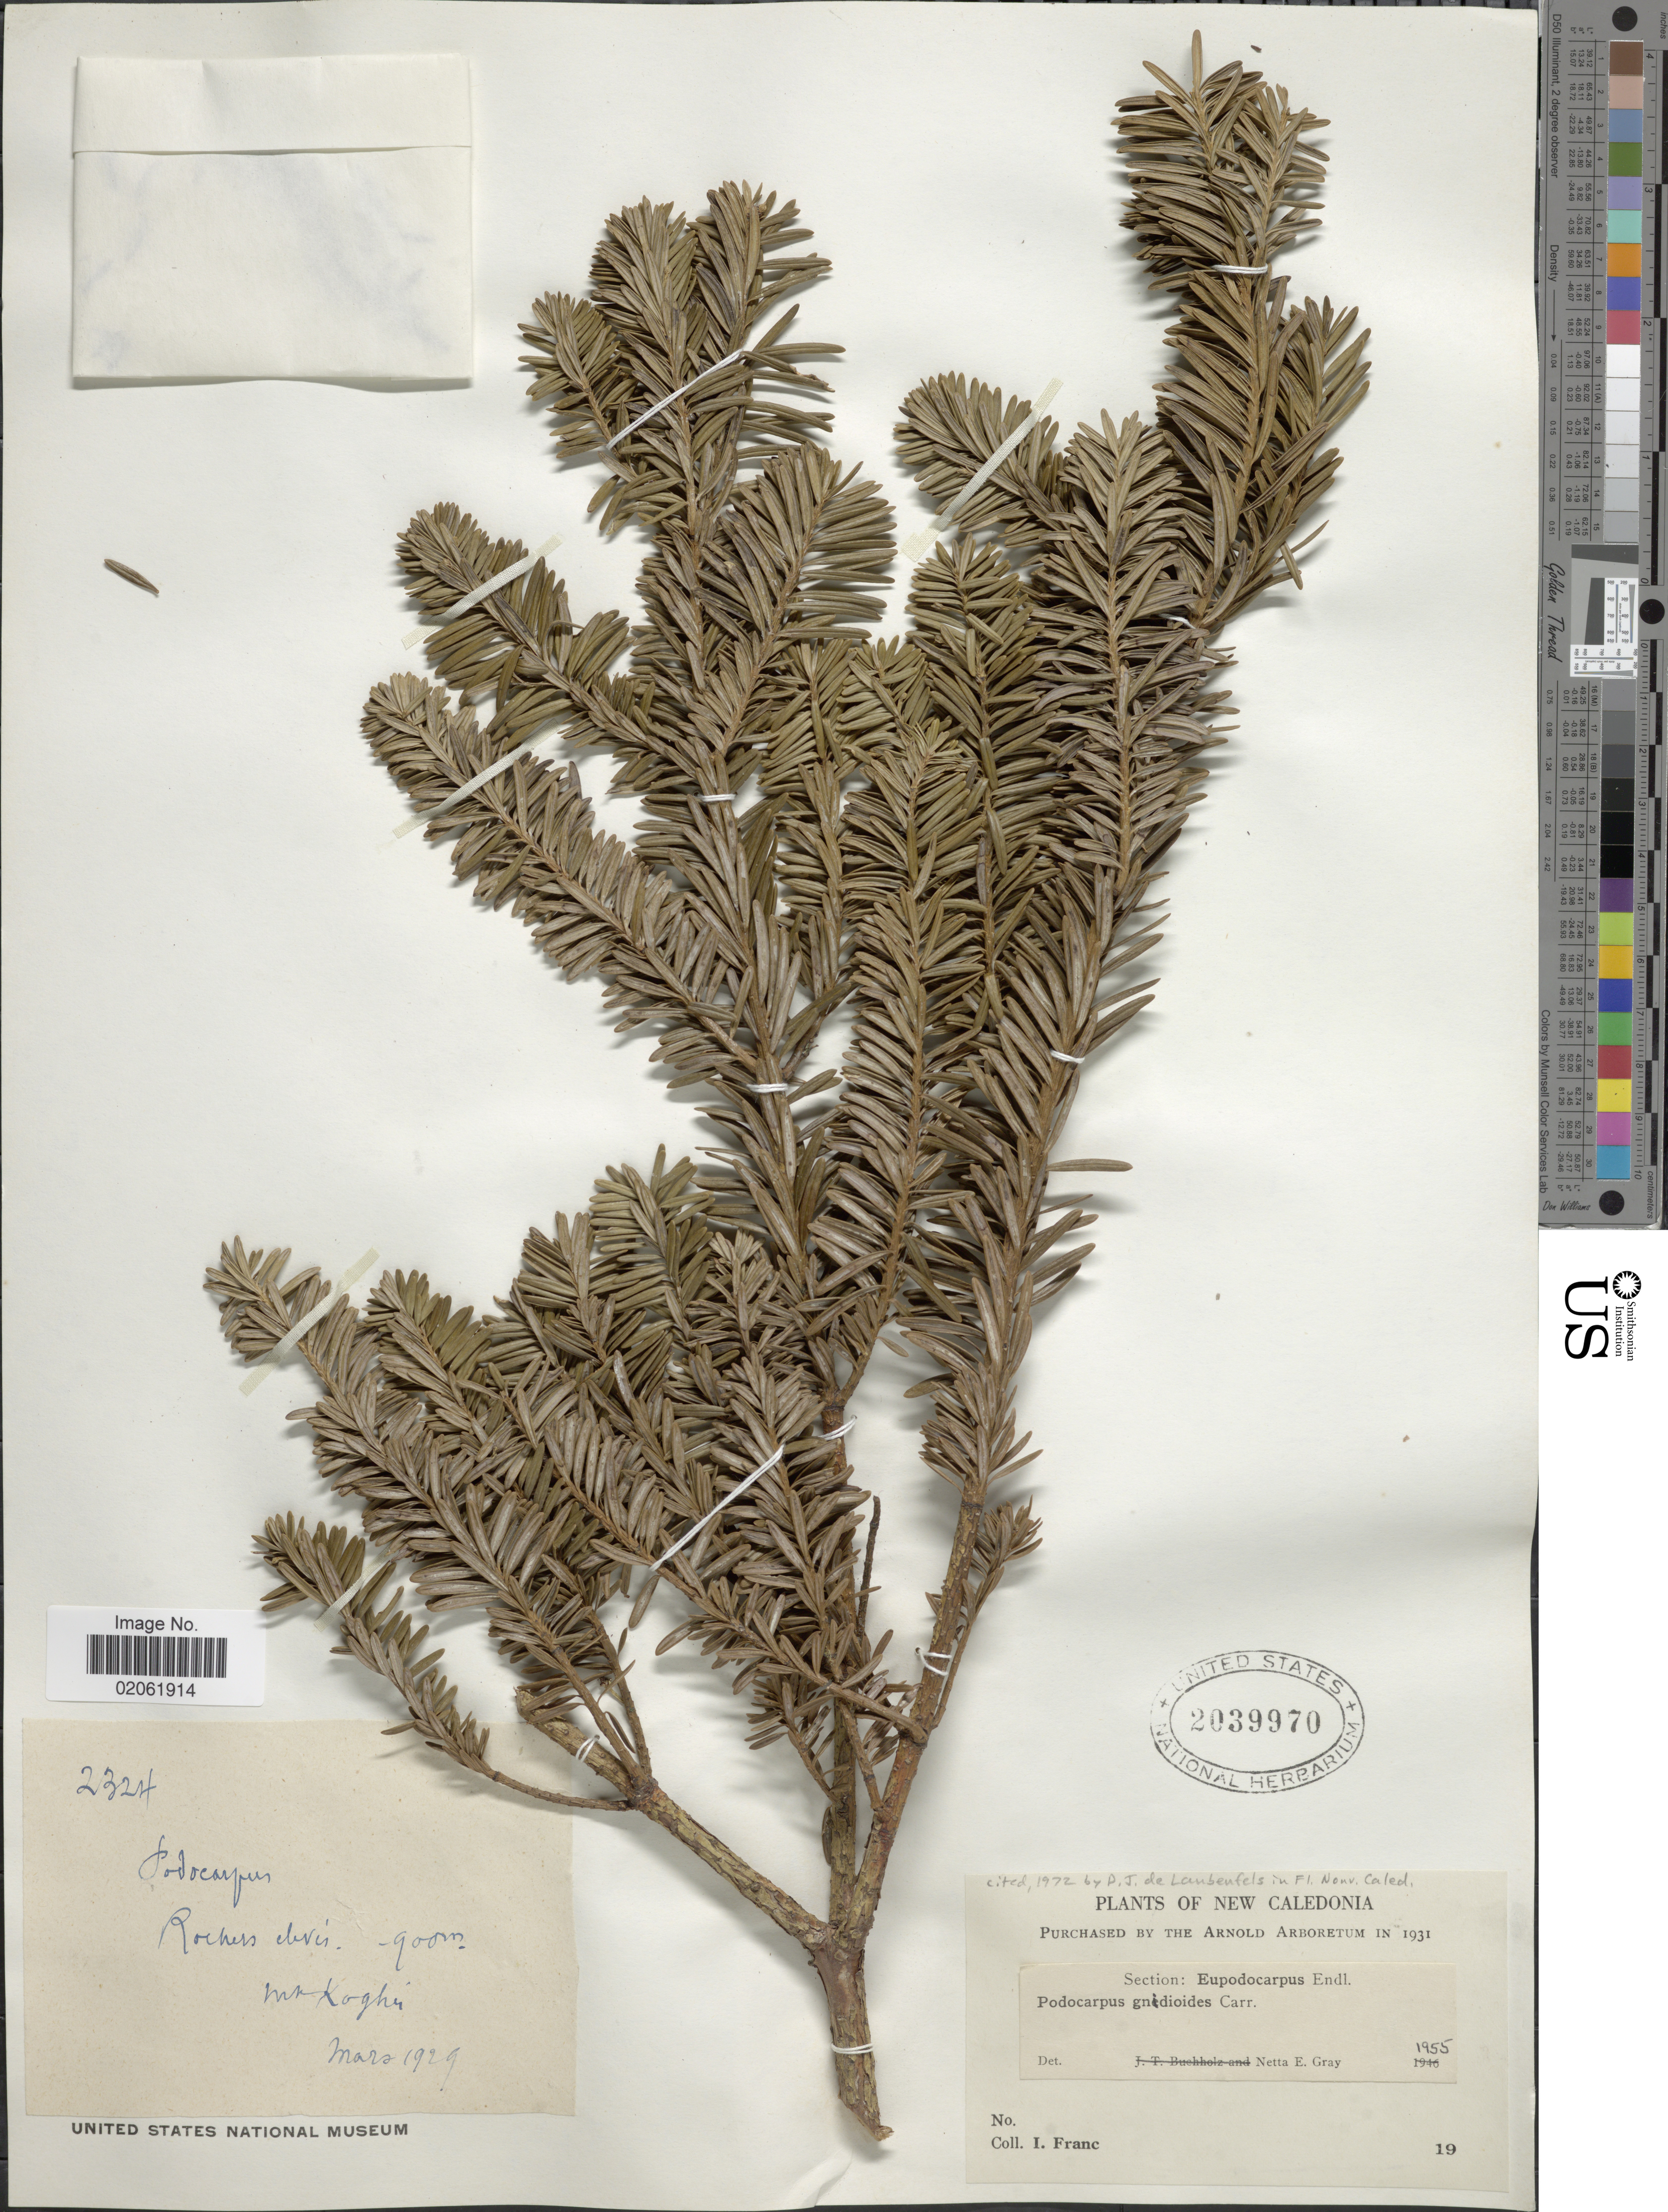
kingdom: Plantae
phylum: Tracheophyta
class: Pinopsida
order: Pinales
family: Podocarpaceae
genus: Podocarpus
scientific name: Podocarpus gnidioides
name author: Carrière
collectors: I. Franc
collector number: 2324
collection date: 1929-03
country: New Caledonia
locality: New Caledonia. Rochers , Mt. Koghi.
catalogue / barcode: US 2039970